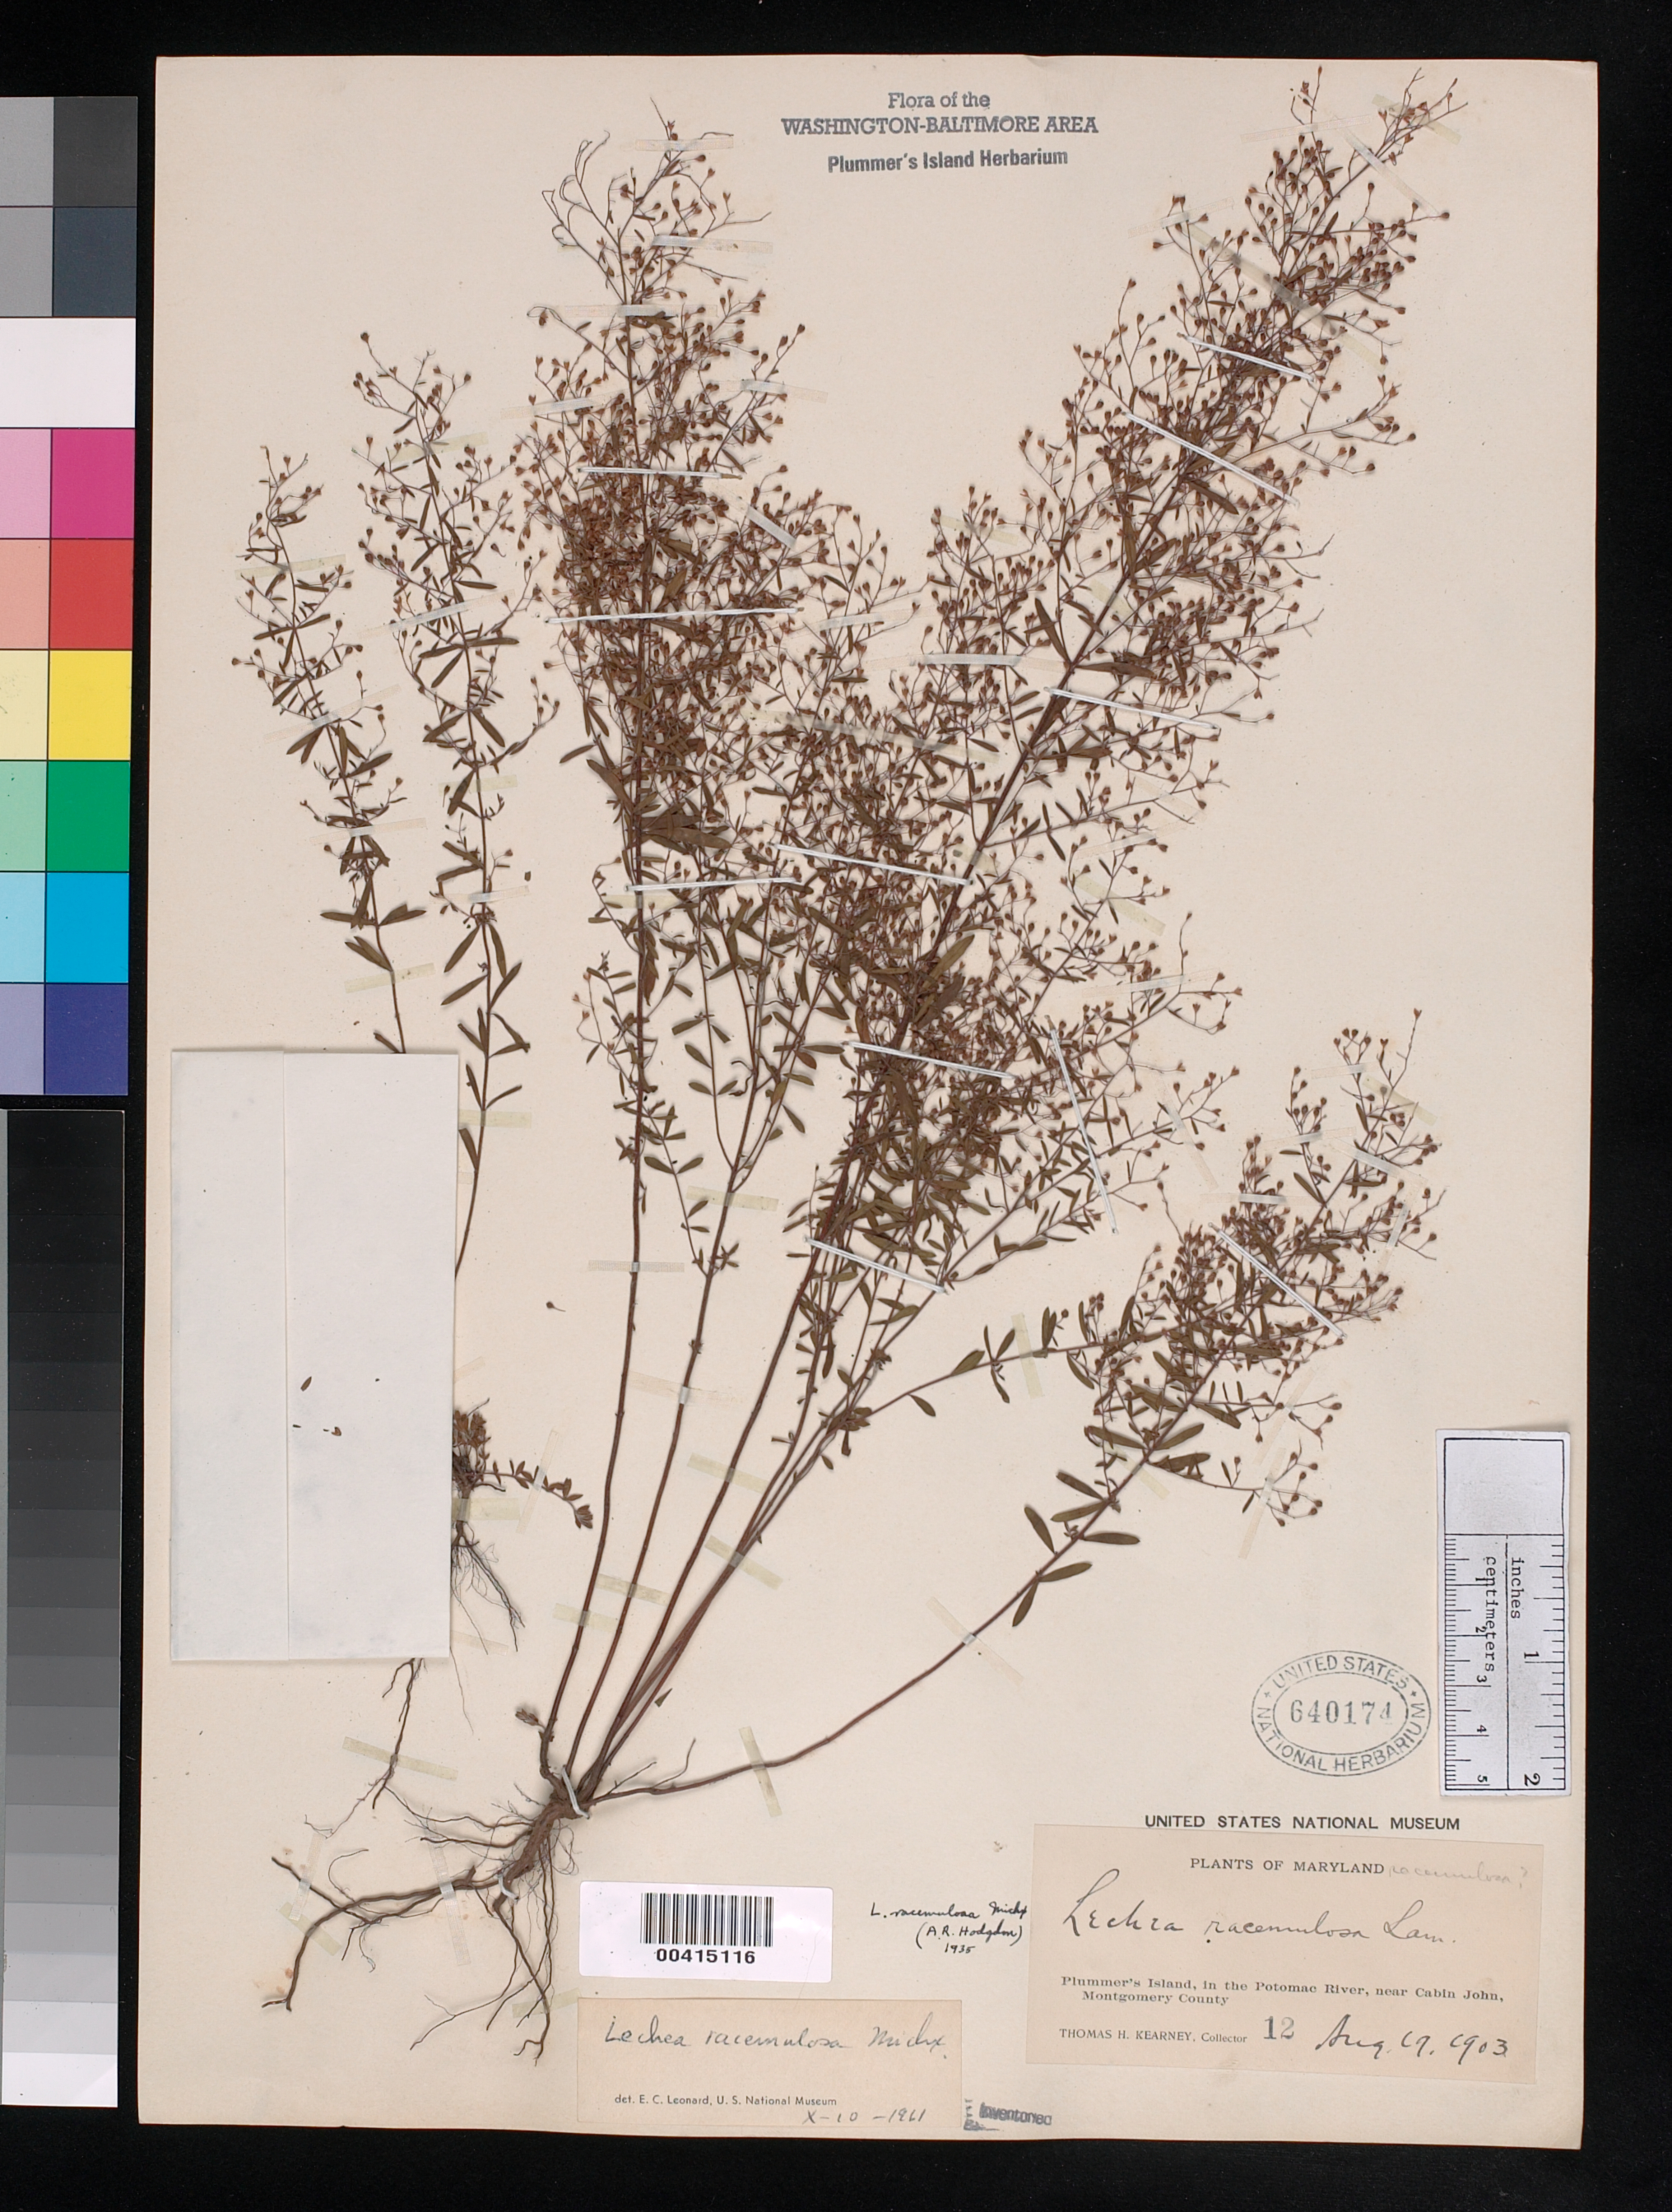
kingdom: Plantae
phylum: Tracheophyta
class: Magnoliopsida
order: Malvales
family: Cistaceae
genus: Lechea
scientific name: Lechea racemulosa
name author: Michx.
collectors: T. H. Kearney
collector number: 12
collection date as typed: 19 Aug 1903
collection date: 1903-08-19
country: United States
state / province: Maryland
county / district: Montgomery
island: Plummers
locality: Plummer's Island C. & O. Canal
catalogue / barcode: US 640174